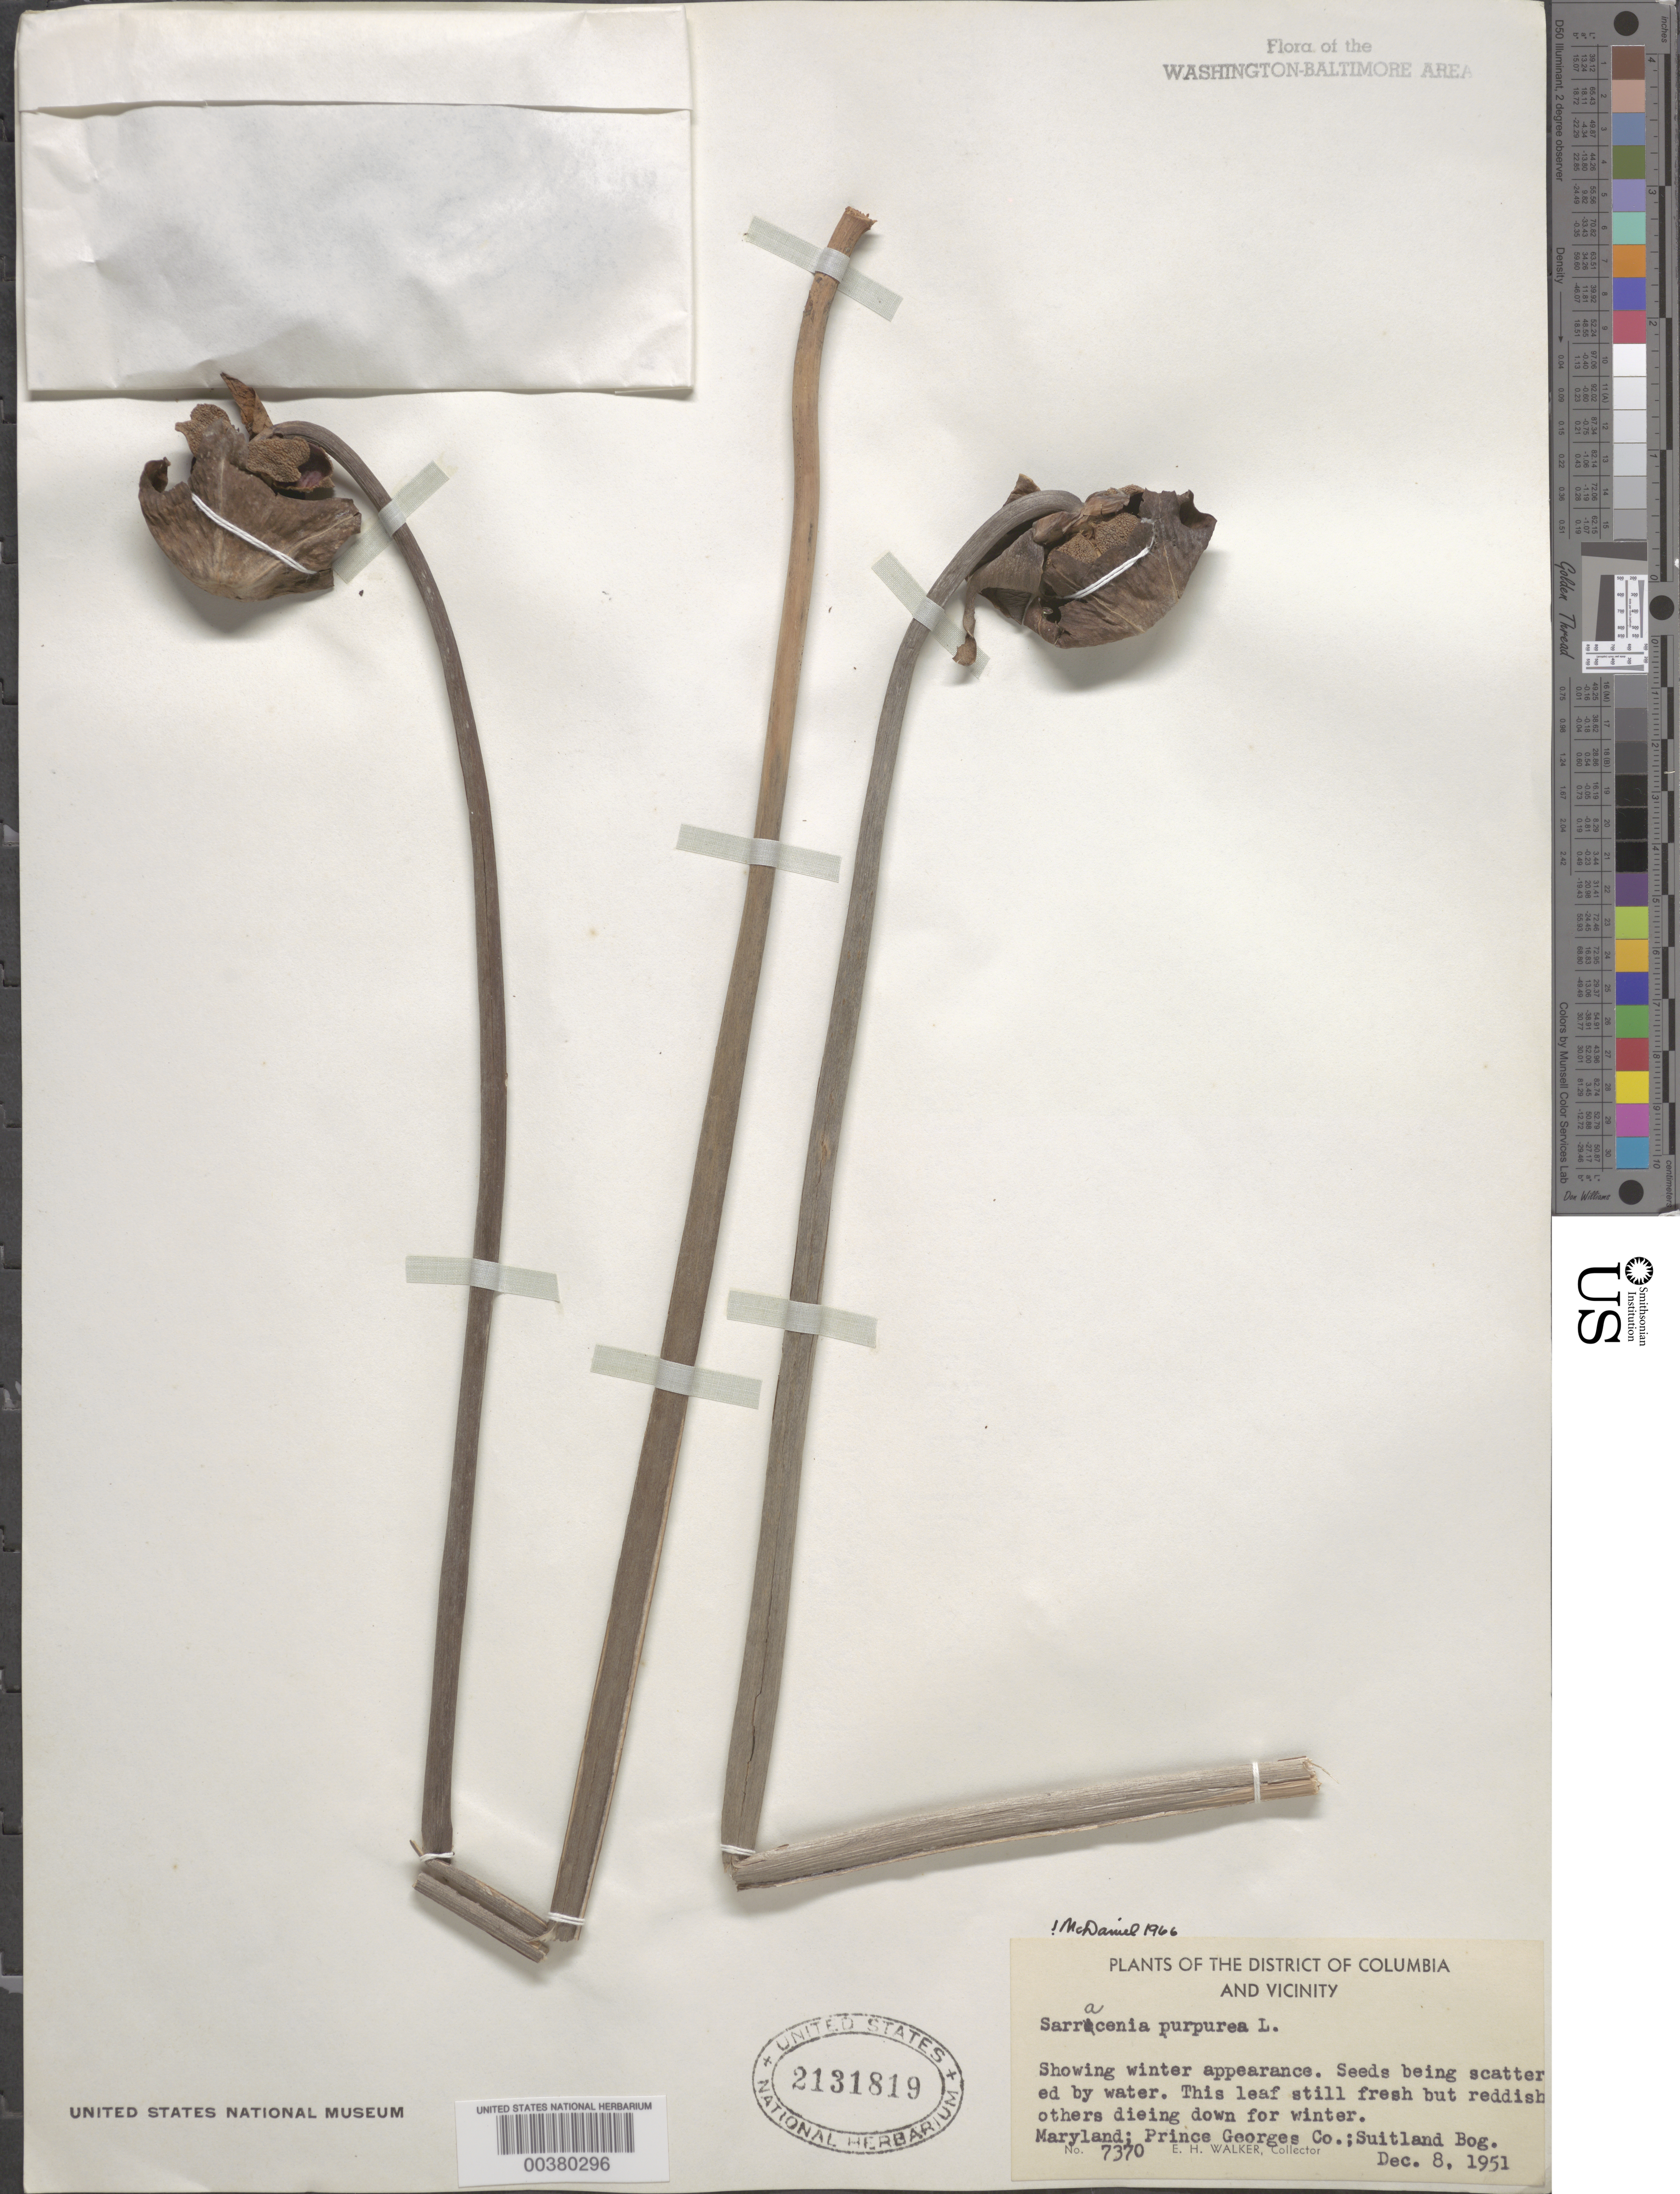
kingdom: Plantae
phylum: Tracheophyta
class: Magnoliopsida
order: Ericales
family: Sarraceniaceae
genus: Sarracenia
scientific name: Sarracenia purpurea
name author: L.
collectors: E. H. Walker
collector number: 7370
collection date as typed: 08 Dec 1951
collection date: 1951-12-08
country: United States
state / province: Maryland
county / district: Prince George's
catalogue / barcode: US 2131819